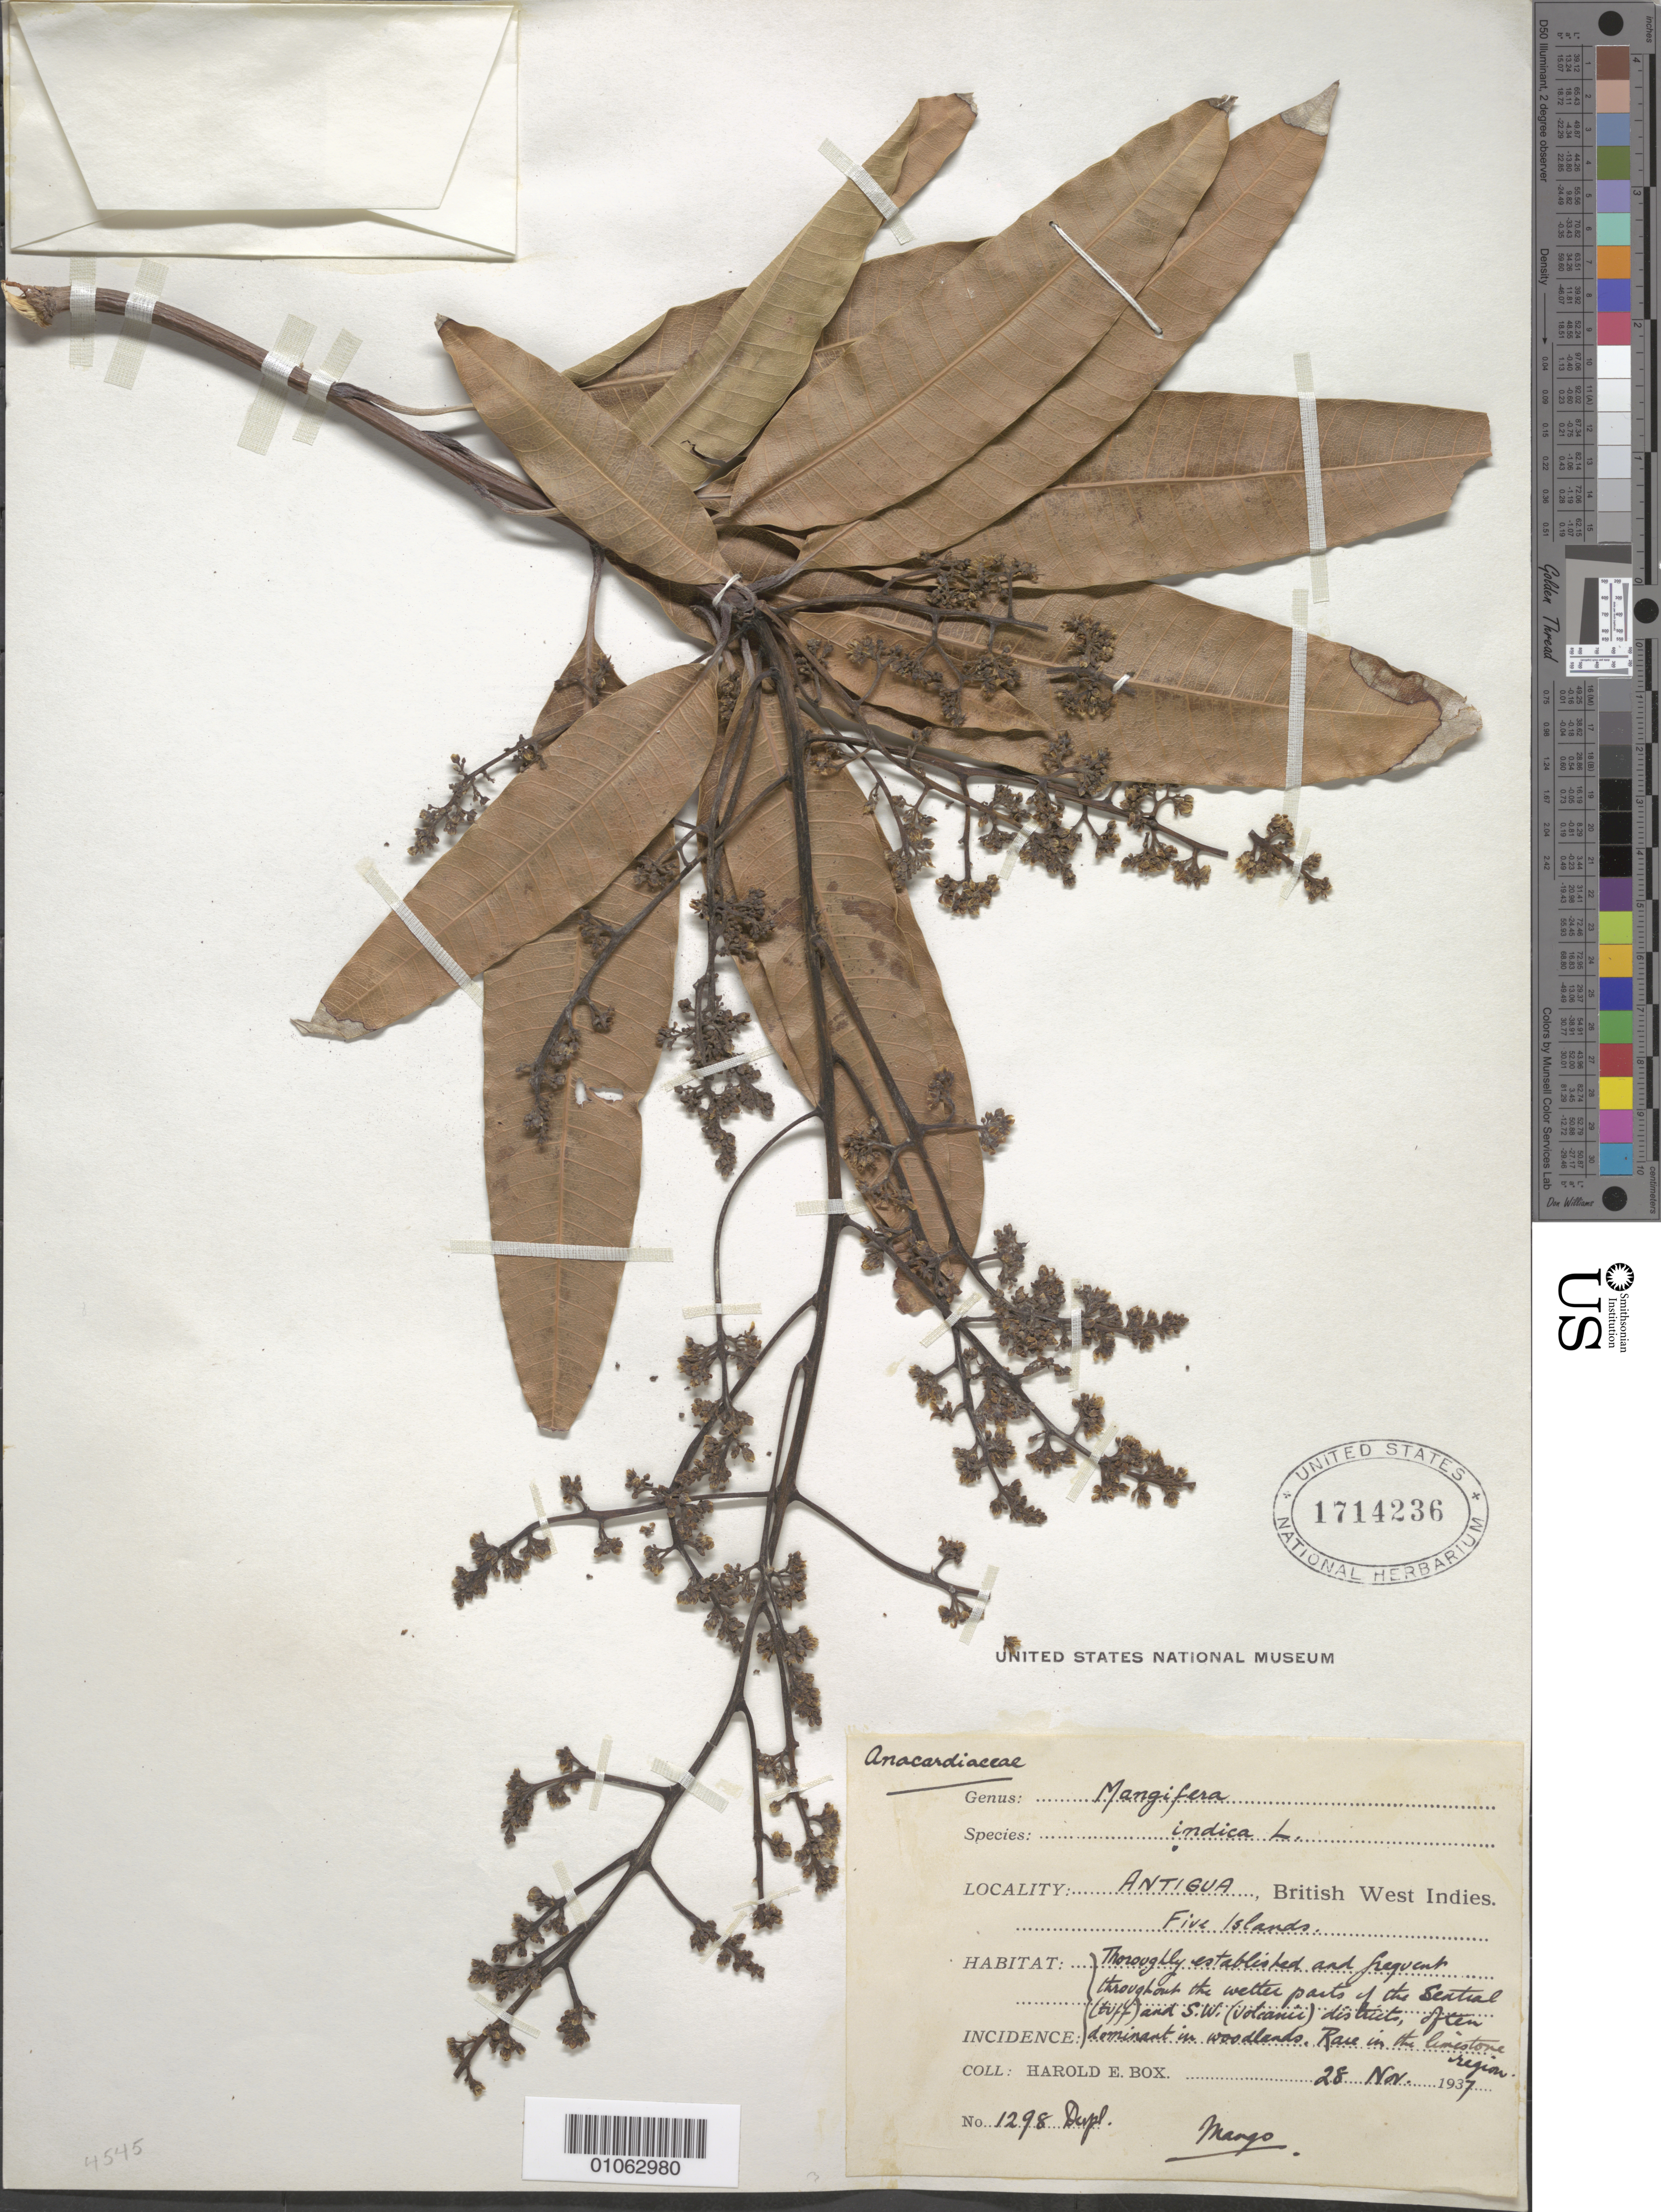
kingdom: Plantae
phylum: Tracheophyta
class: Magnoliopsida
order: Sapindales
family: Anacardiaceae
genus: Mangifera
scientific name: Mangifera indica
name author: L.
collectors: H. E. Box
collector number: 1298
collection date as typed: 28 Nov 1937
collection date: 1937-11-28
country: Antigua and Barbuda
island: Antigua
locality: Five Islands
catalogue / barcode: US 1714236